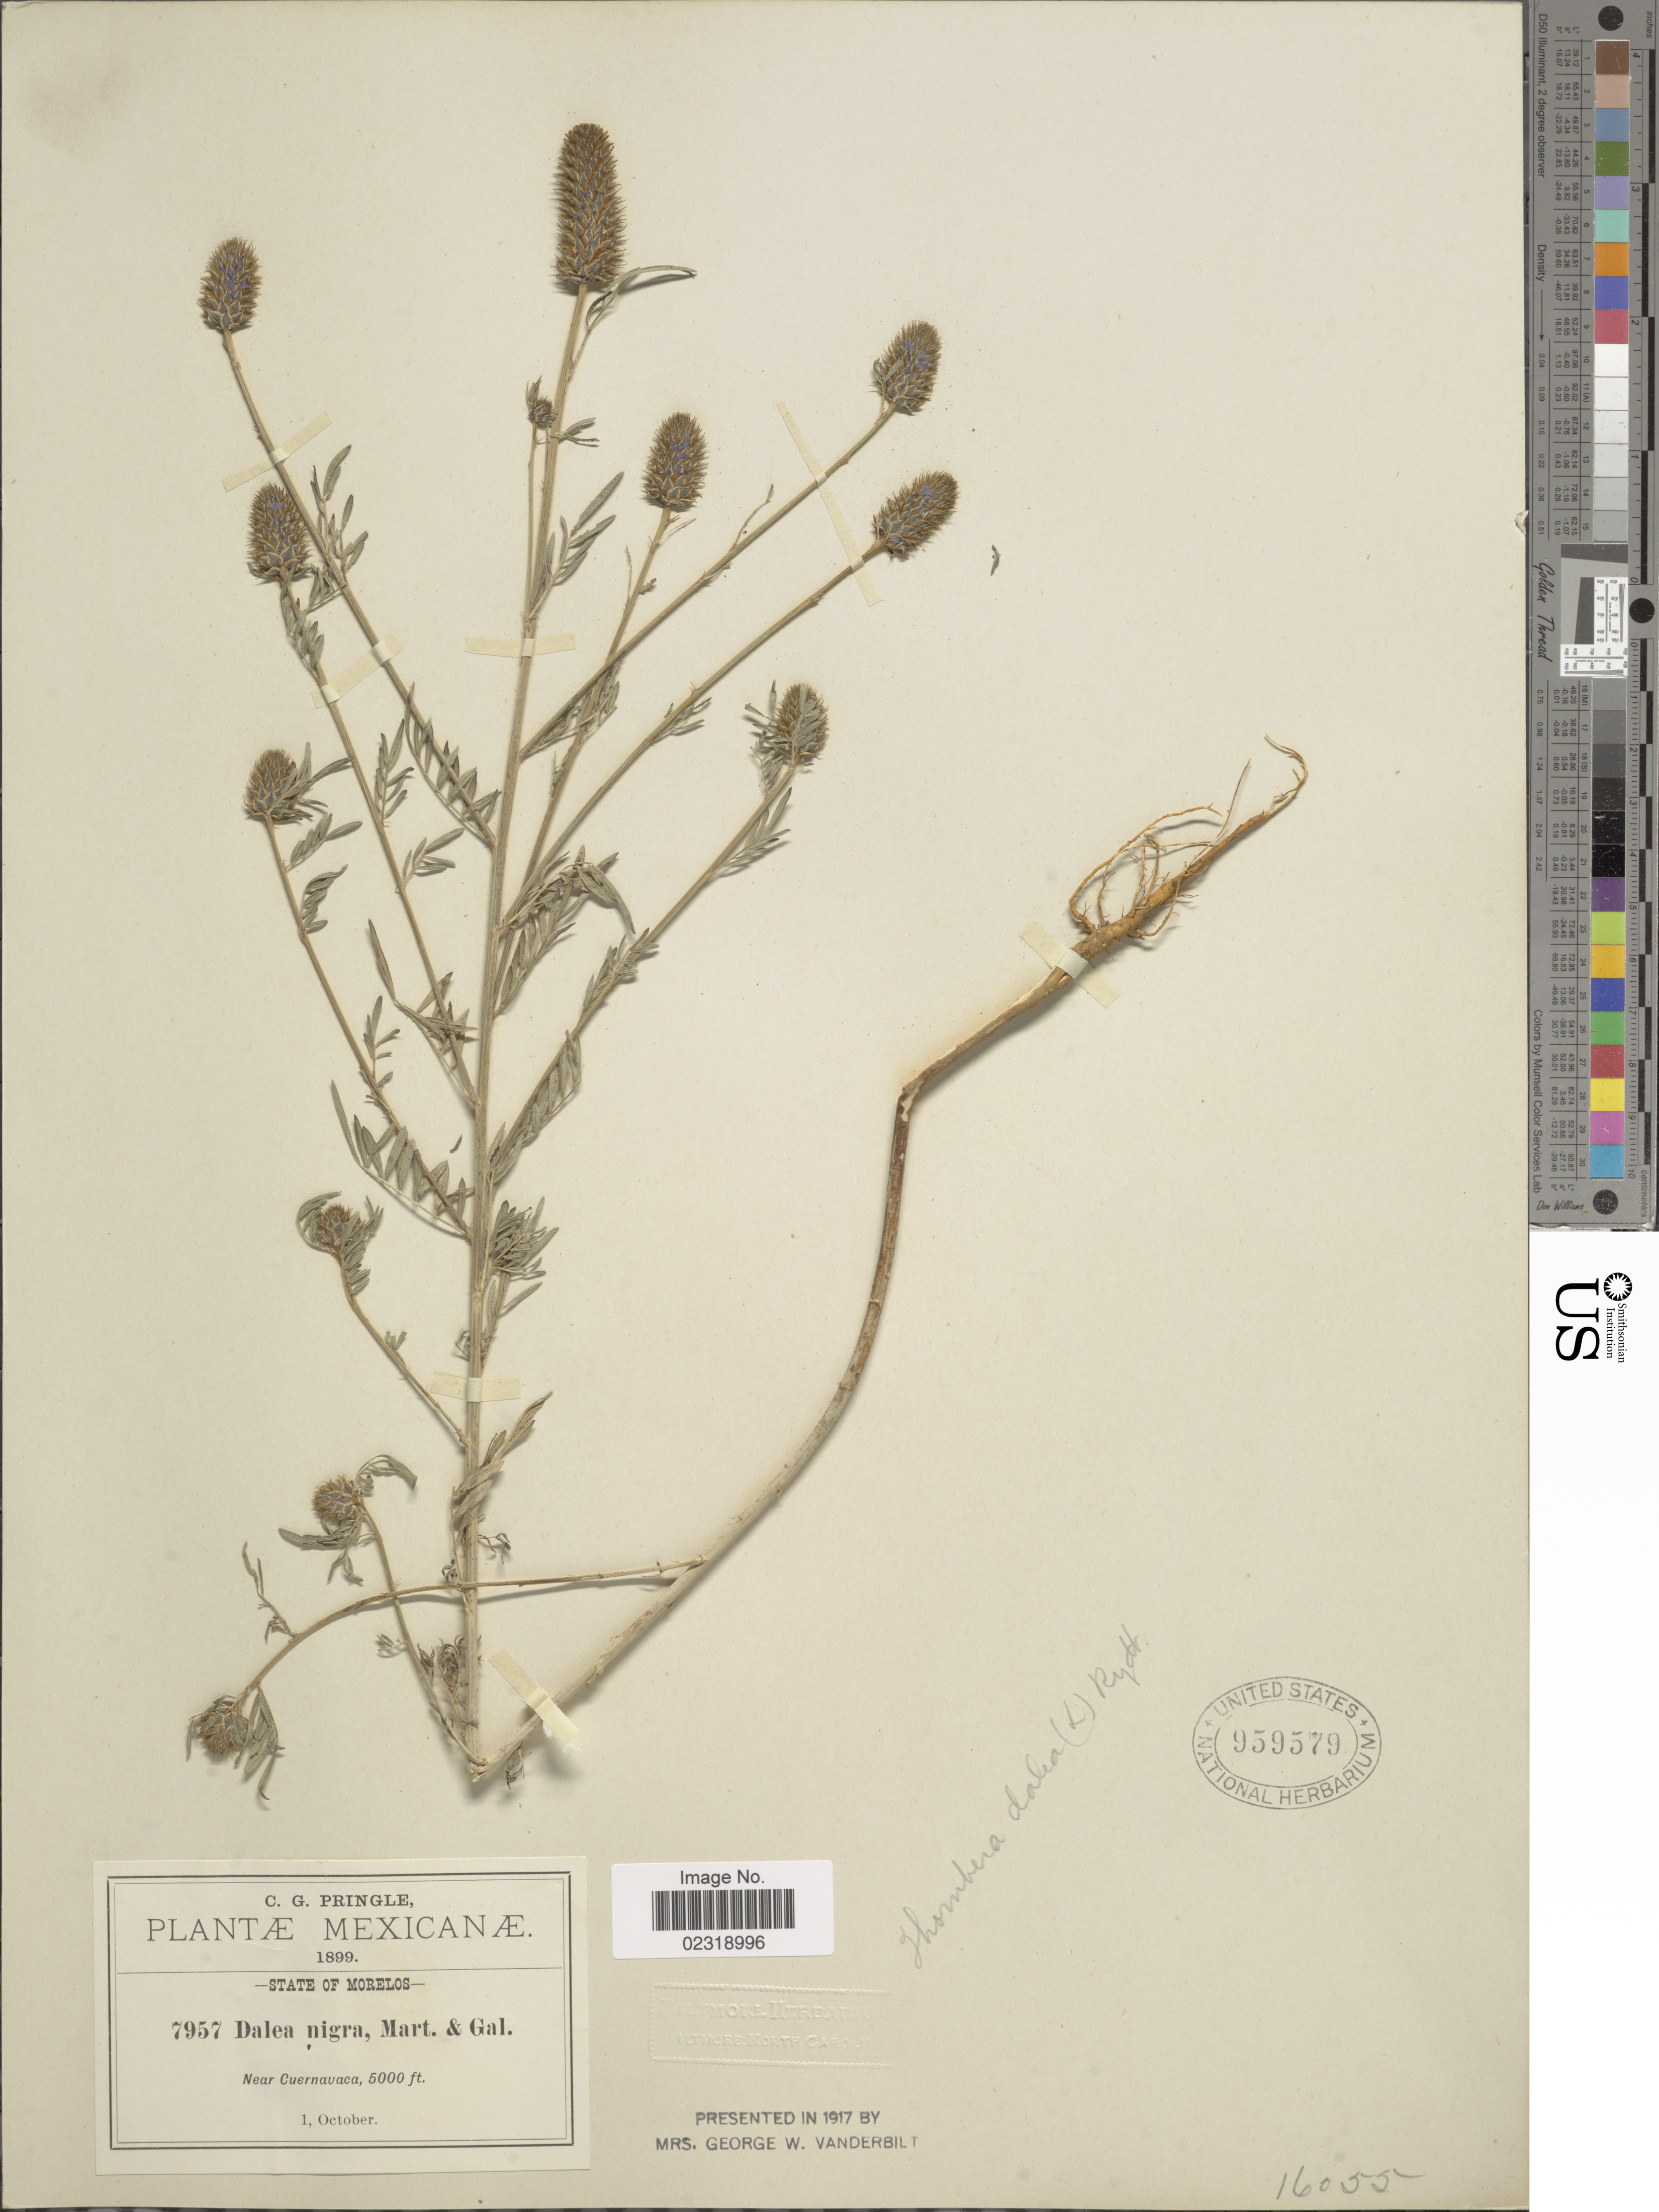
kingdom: Plantae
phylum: Tracheophyta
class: Magnoliopsida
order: Fabales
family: Fabaceae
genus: Dalea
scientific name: Dalea cliffortiana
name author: Willd.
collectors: C. G. Pringle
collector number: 7957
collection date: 1899-10-01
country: Mexico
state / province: Morelos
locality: State of Morelos, Near Cuernavaca,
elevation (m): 1524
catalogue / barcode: US 959579